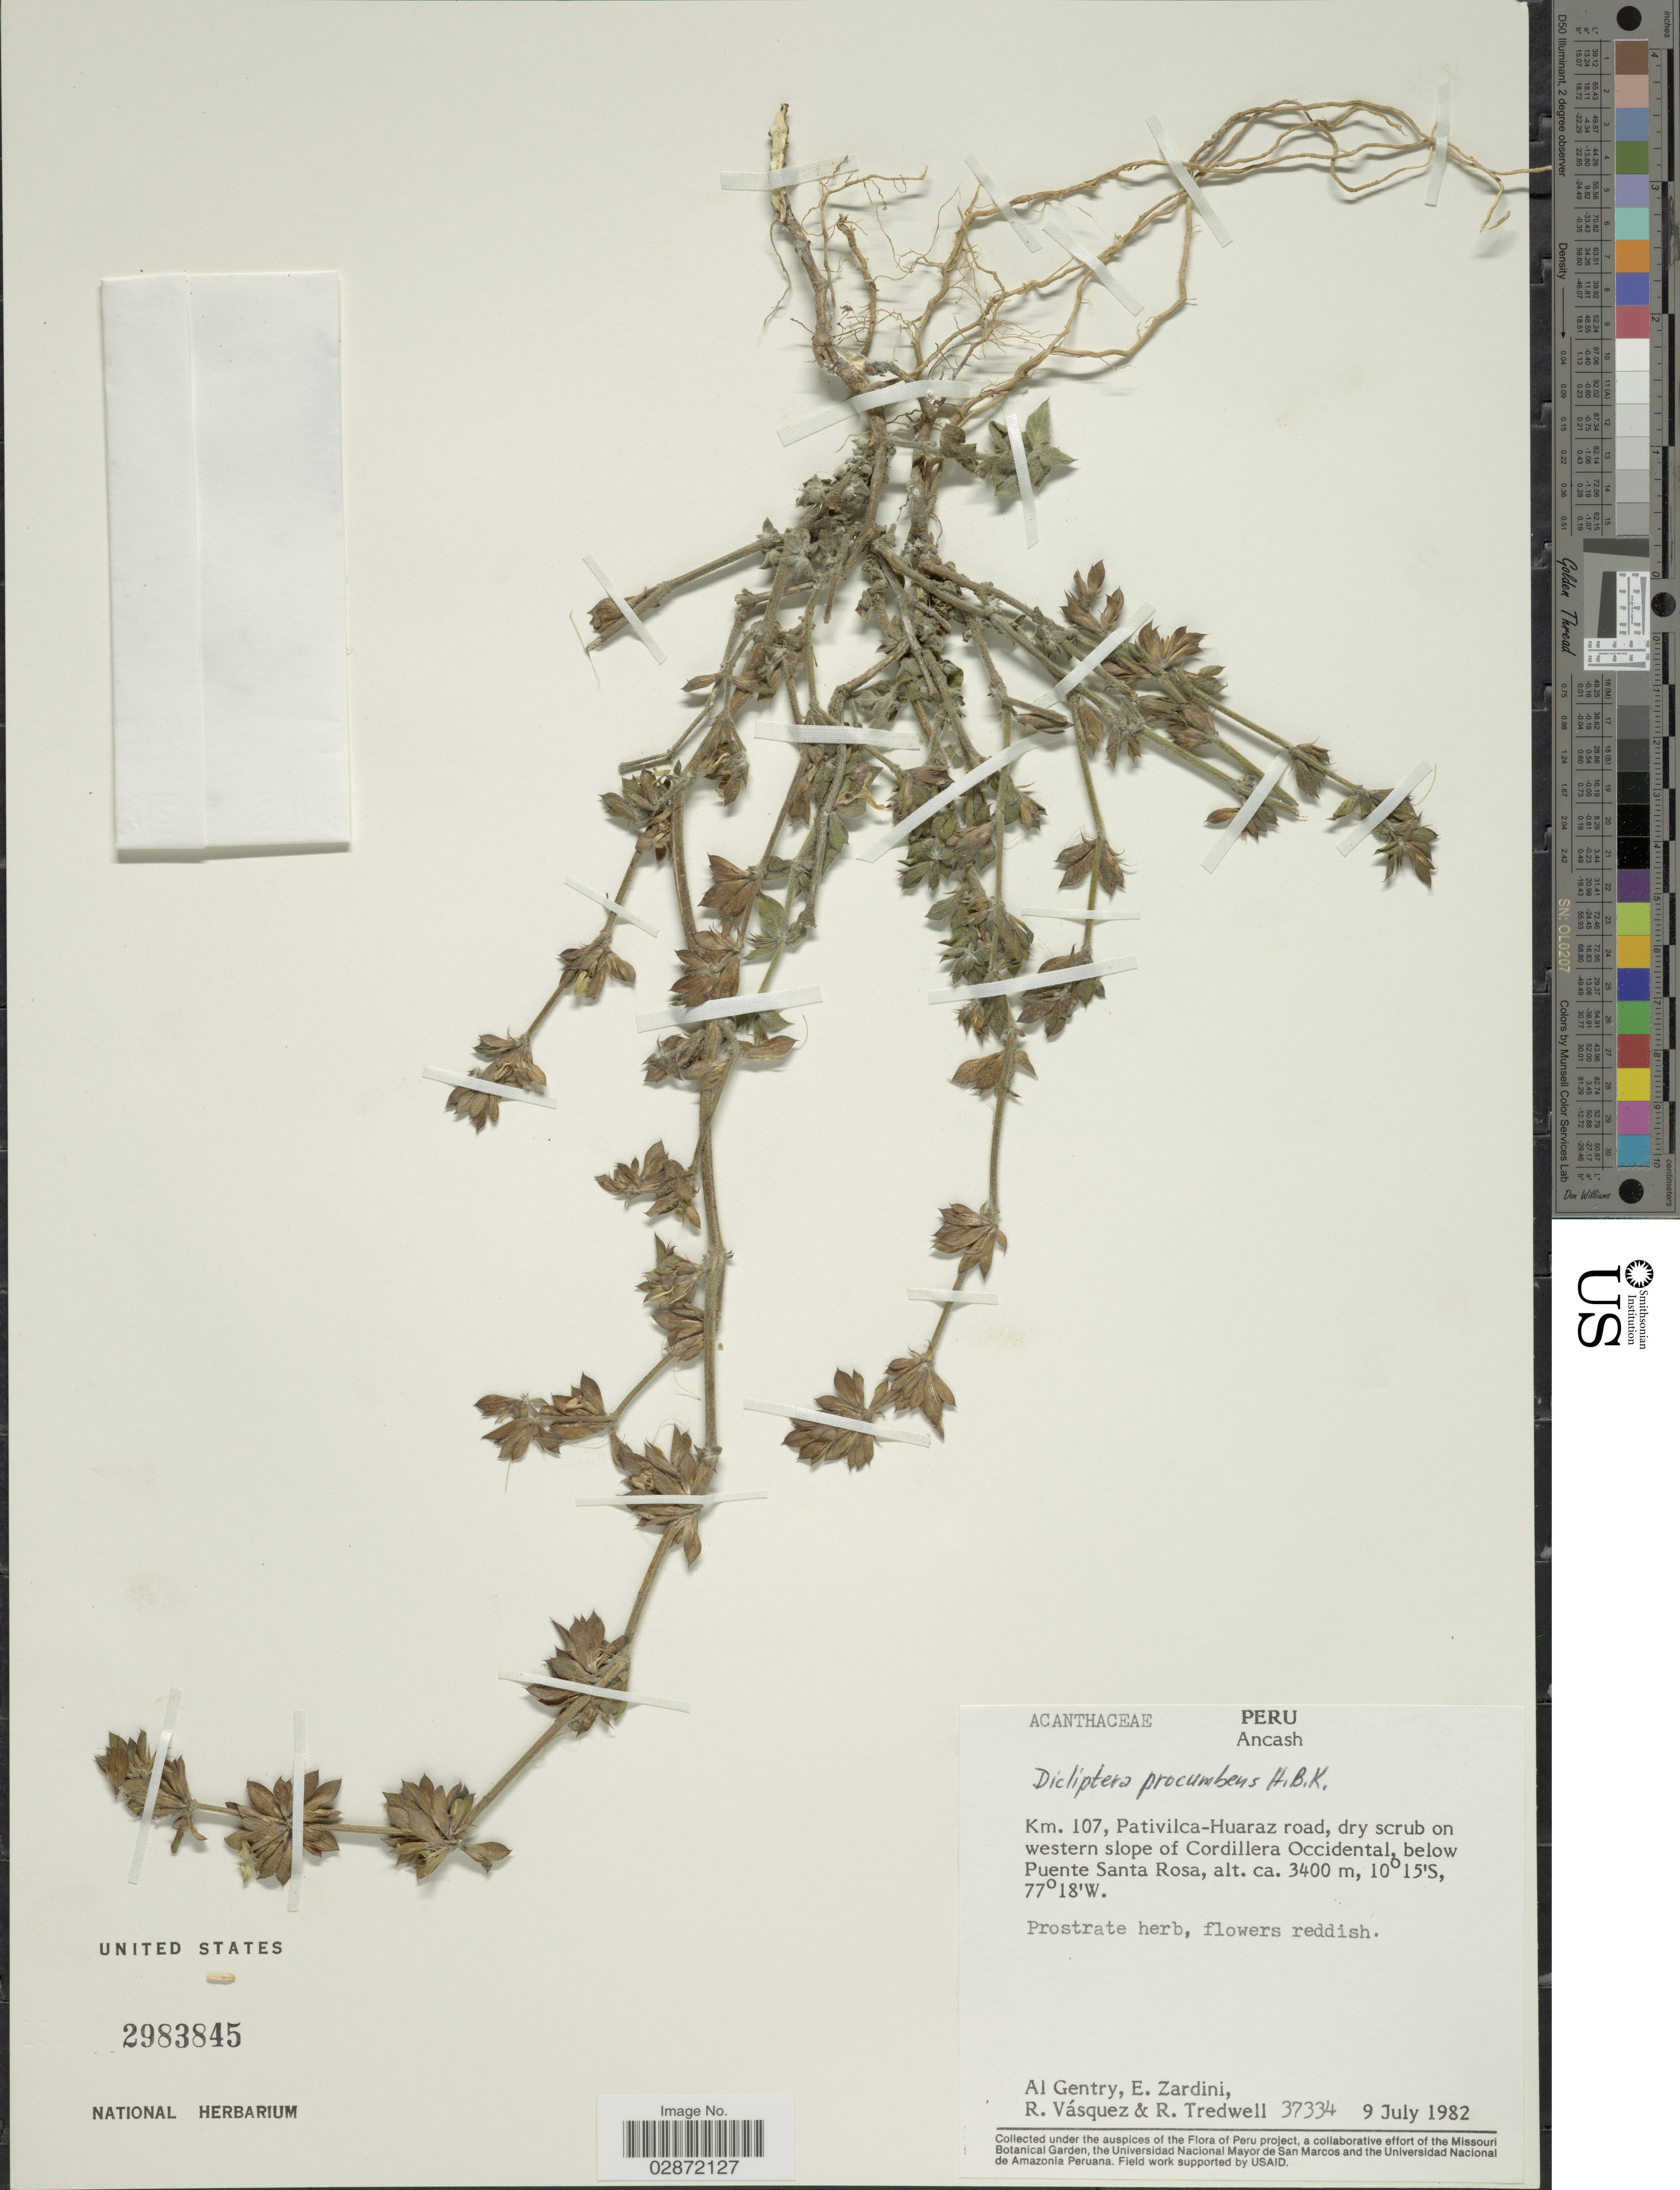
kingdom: Plantae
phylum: Tracheophyta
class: Magnoliopsida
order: Lamiales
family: Acanthaceae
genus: Dicliptera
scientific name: Dicliptera procumbens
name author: Humb. ex Link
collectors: A. H. Gentry, E. Zardini, R. Vásquez & R. Tredwell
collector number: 37334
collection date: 1982-07-09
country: Peru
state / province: Ancash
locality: Km. 107, Pativilca-Huaraz road, dry scrub on western slope of Cordillera Occidental, below Puente Santa Rosa.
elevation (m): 3400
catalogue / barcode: US 2983845